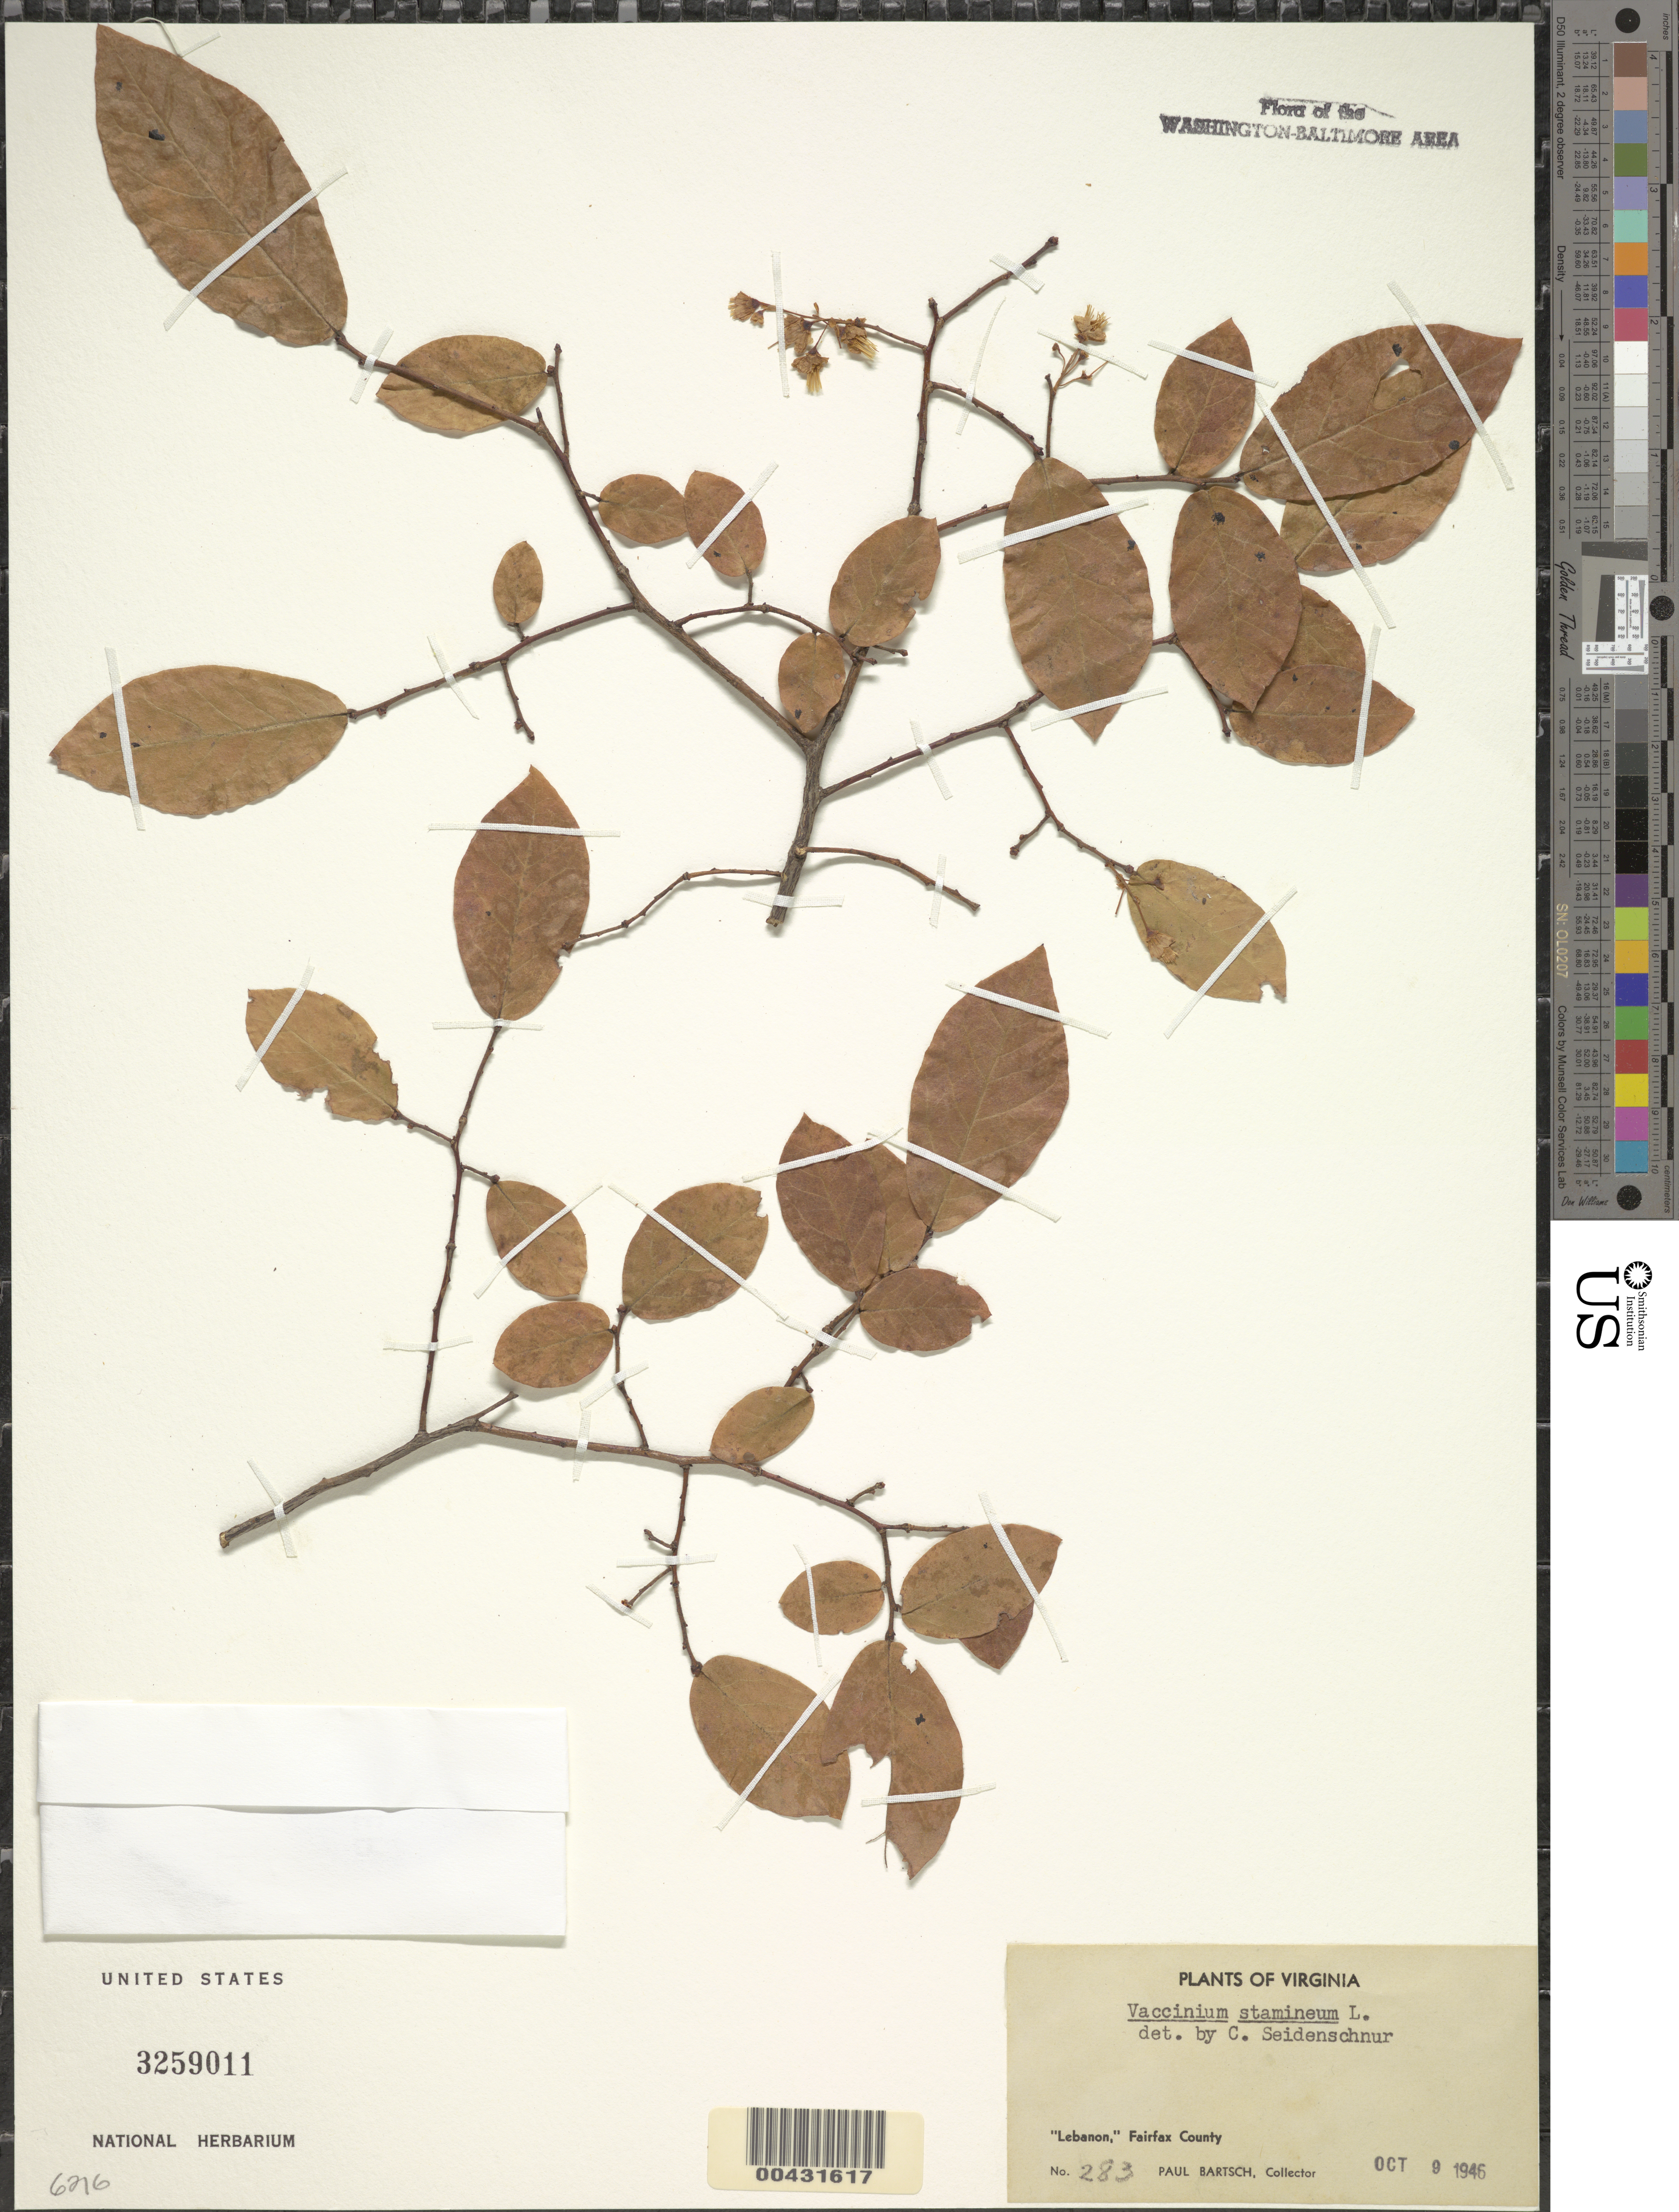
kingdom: Plantae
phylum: Tracheophyta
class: Magnoliopsida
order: Ericales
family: Ericaceae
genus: Vaccinium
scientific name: Vaccinium stamineum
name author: L.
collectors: P. Bartsch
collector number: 283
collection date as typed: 09 Oct 1946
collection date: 1946-10-09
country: United States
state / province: Virginia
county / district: Fairfax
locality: Lebanon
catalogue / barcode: US 3259011